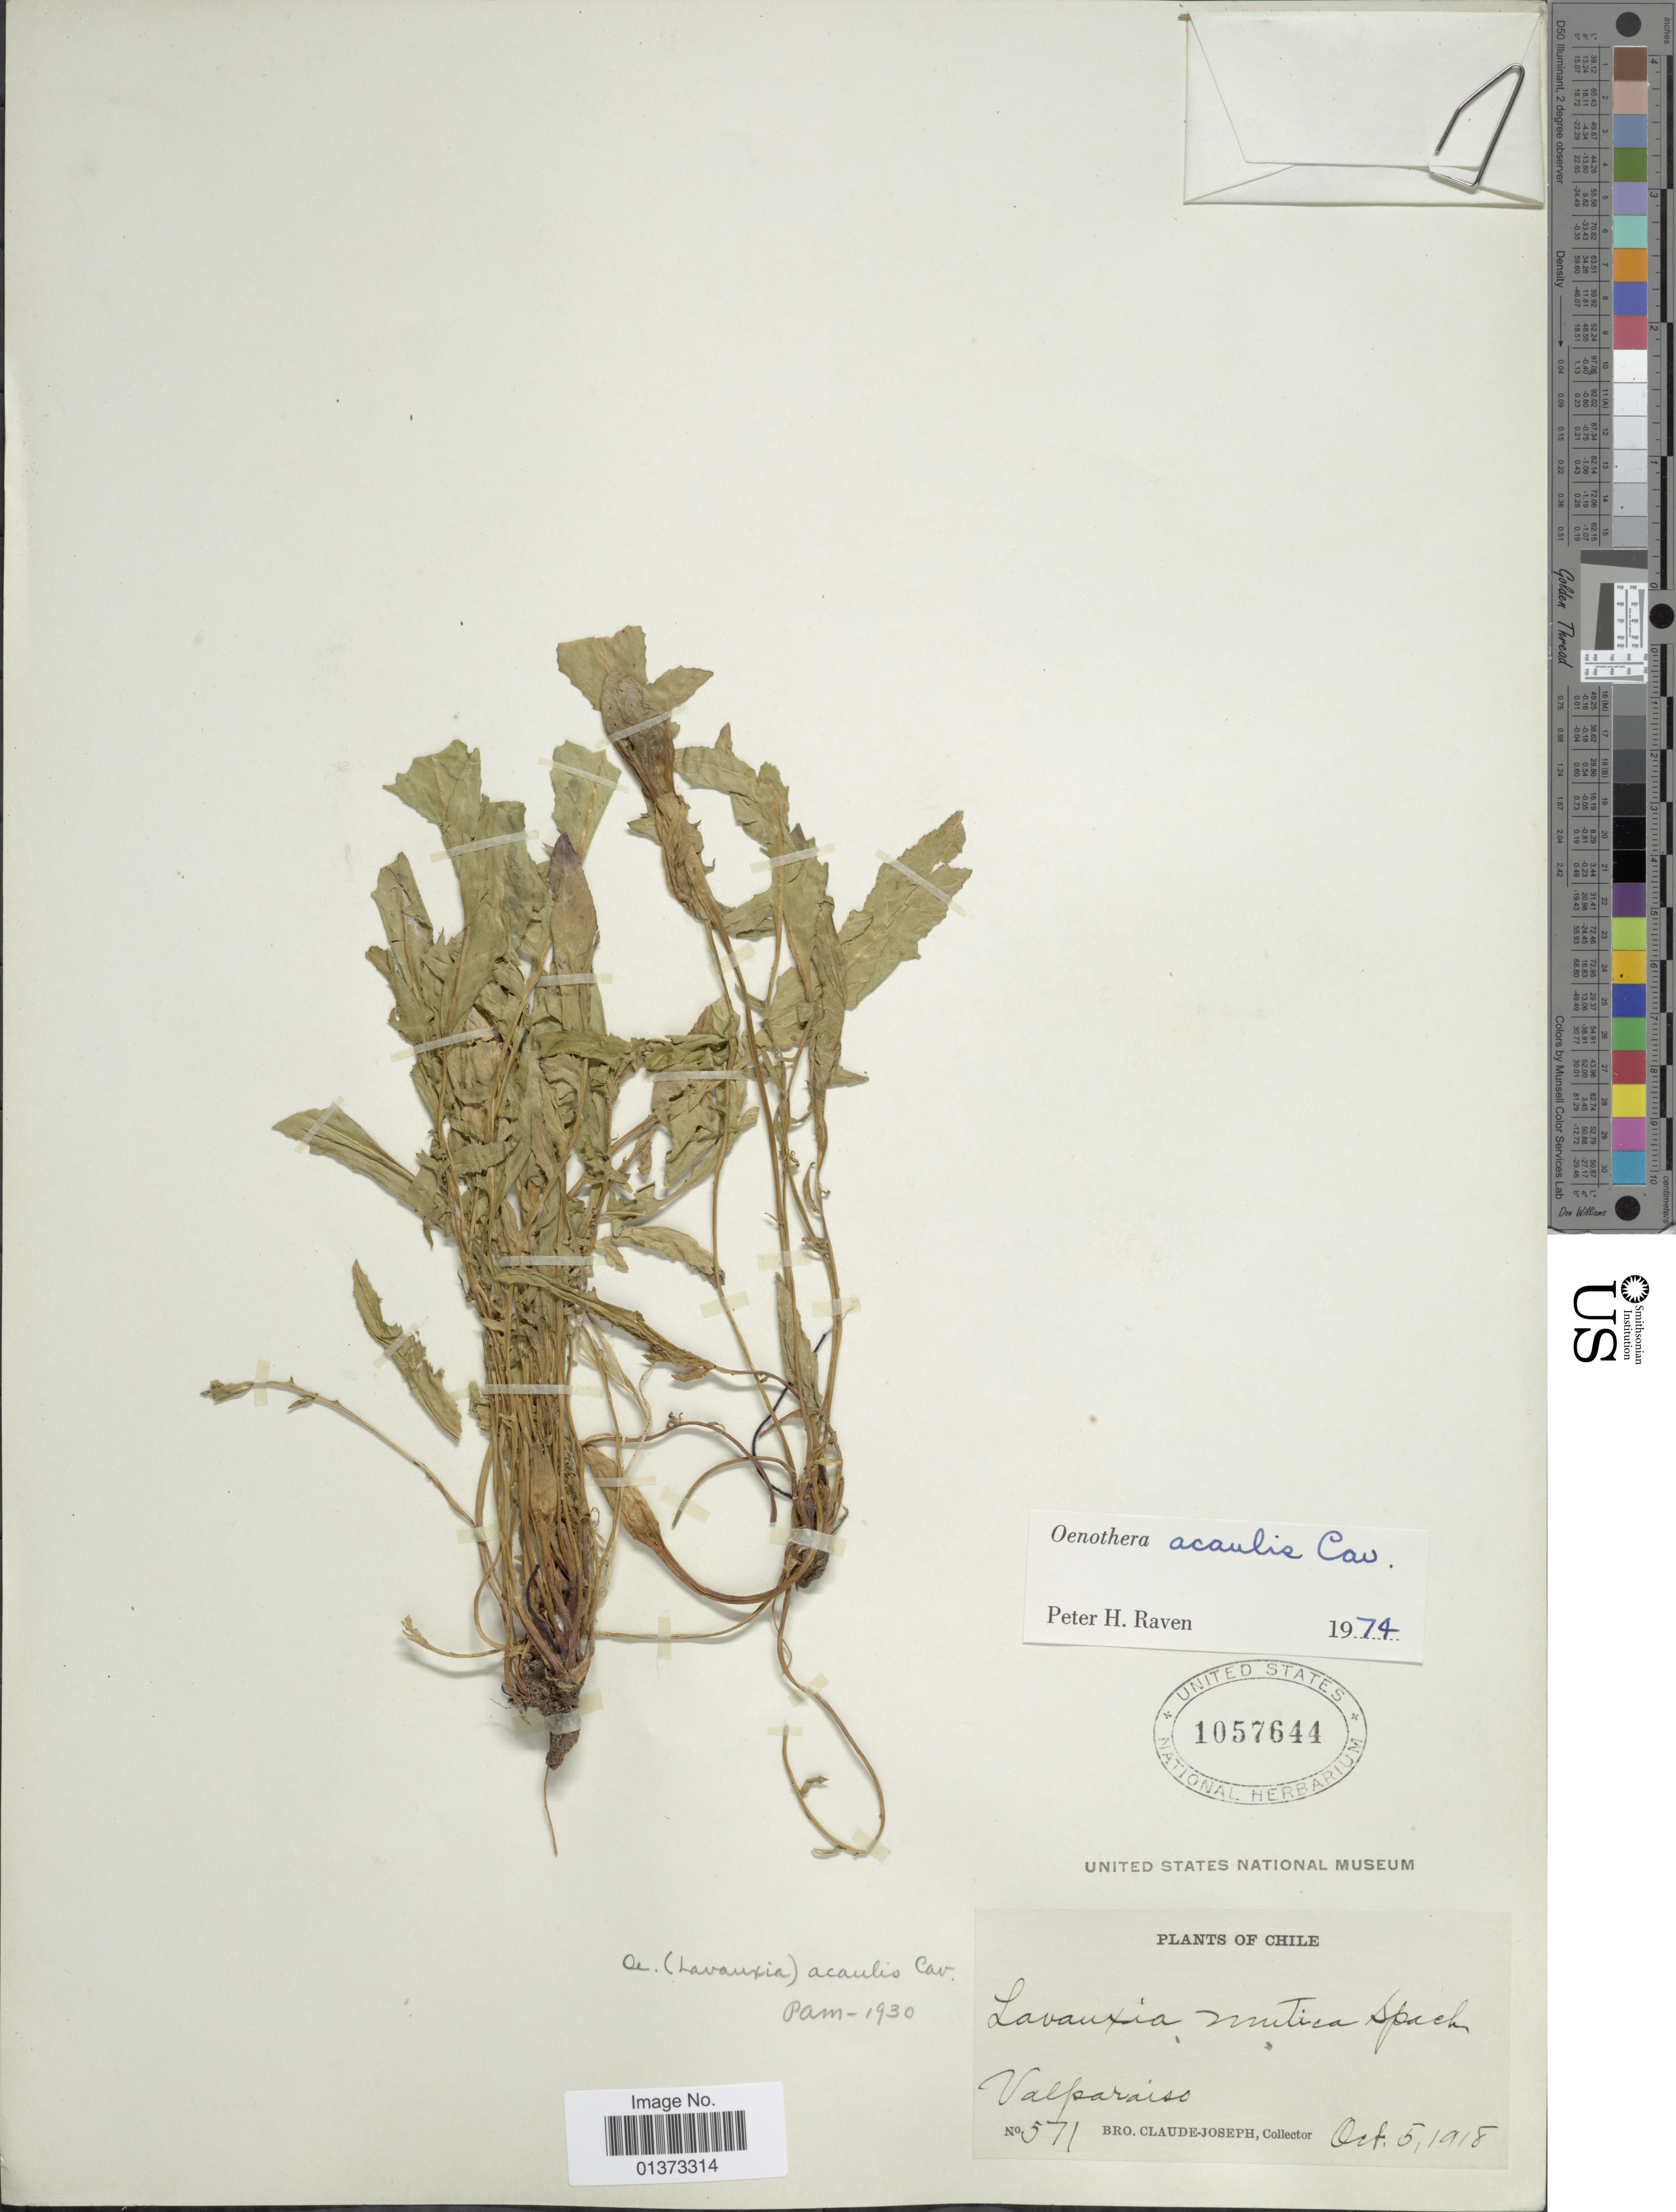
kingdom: Plantae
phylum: Tracheophyta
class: Magnoliopsida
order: Myrtales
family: Onagraceae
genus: Oenothera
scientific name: Oenothera acaulis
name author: Cav.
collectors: Bro. Claude-Joseph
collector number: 571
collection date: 1918-10-05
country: Chile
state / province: Valparaíso (V)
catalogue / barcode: US 1057644